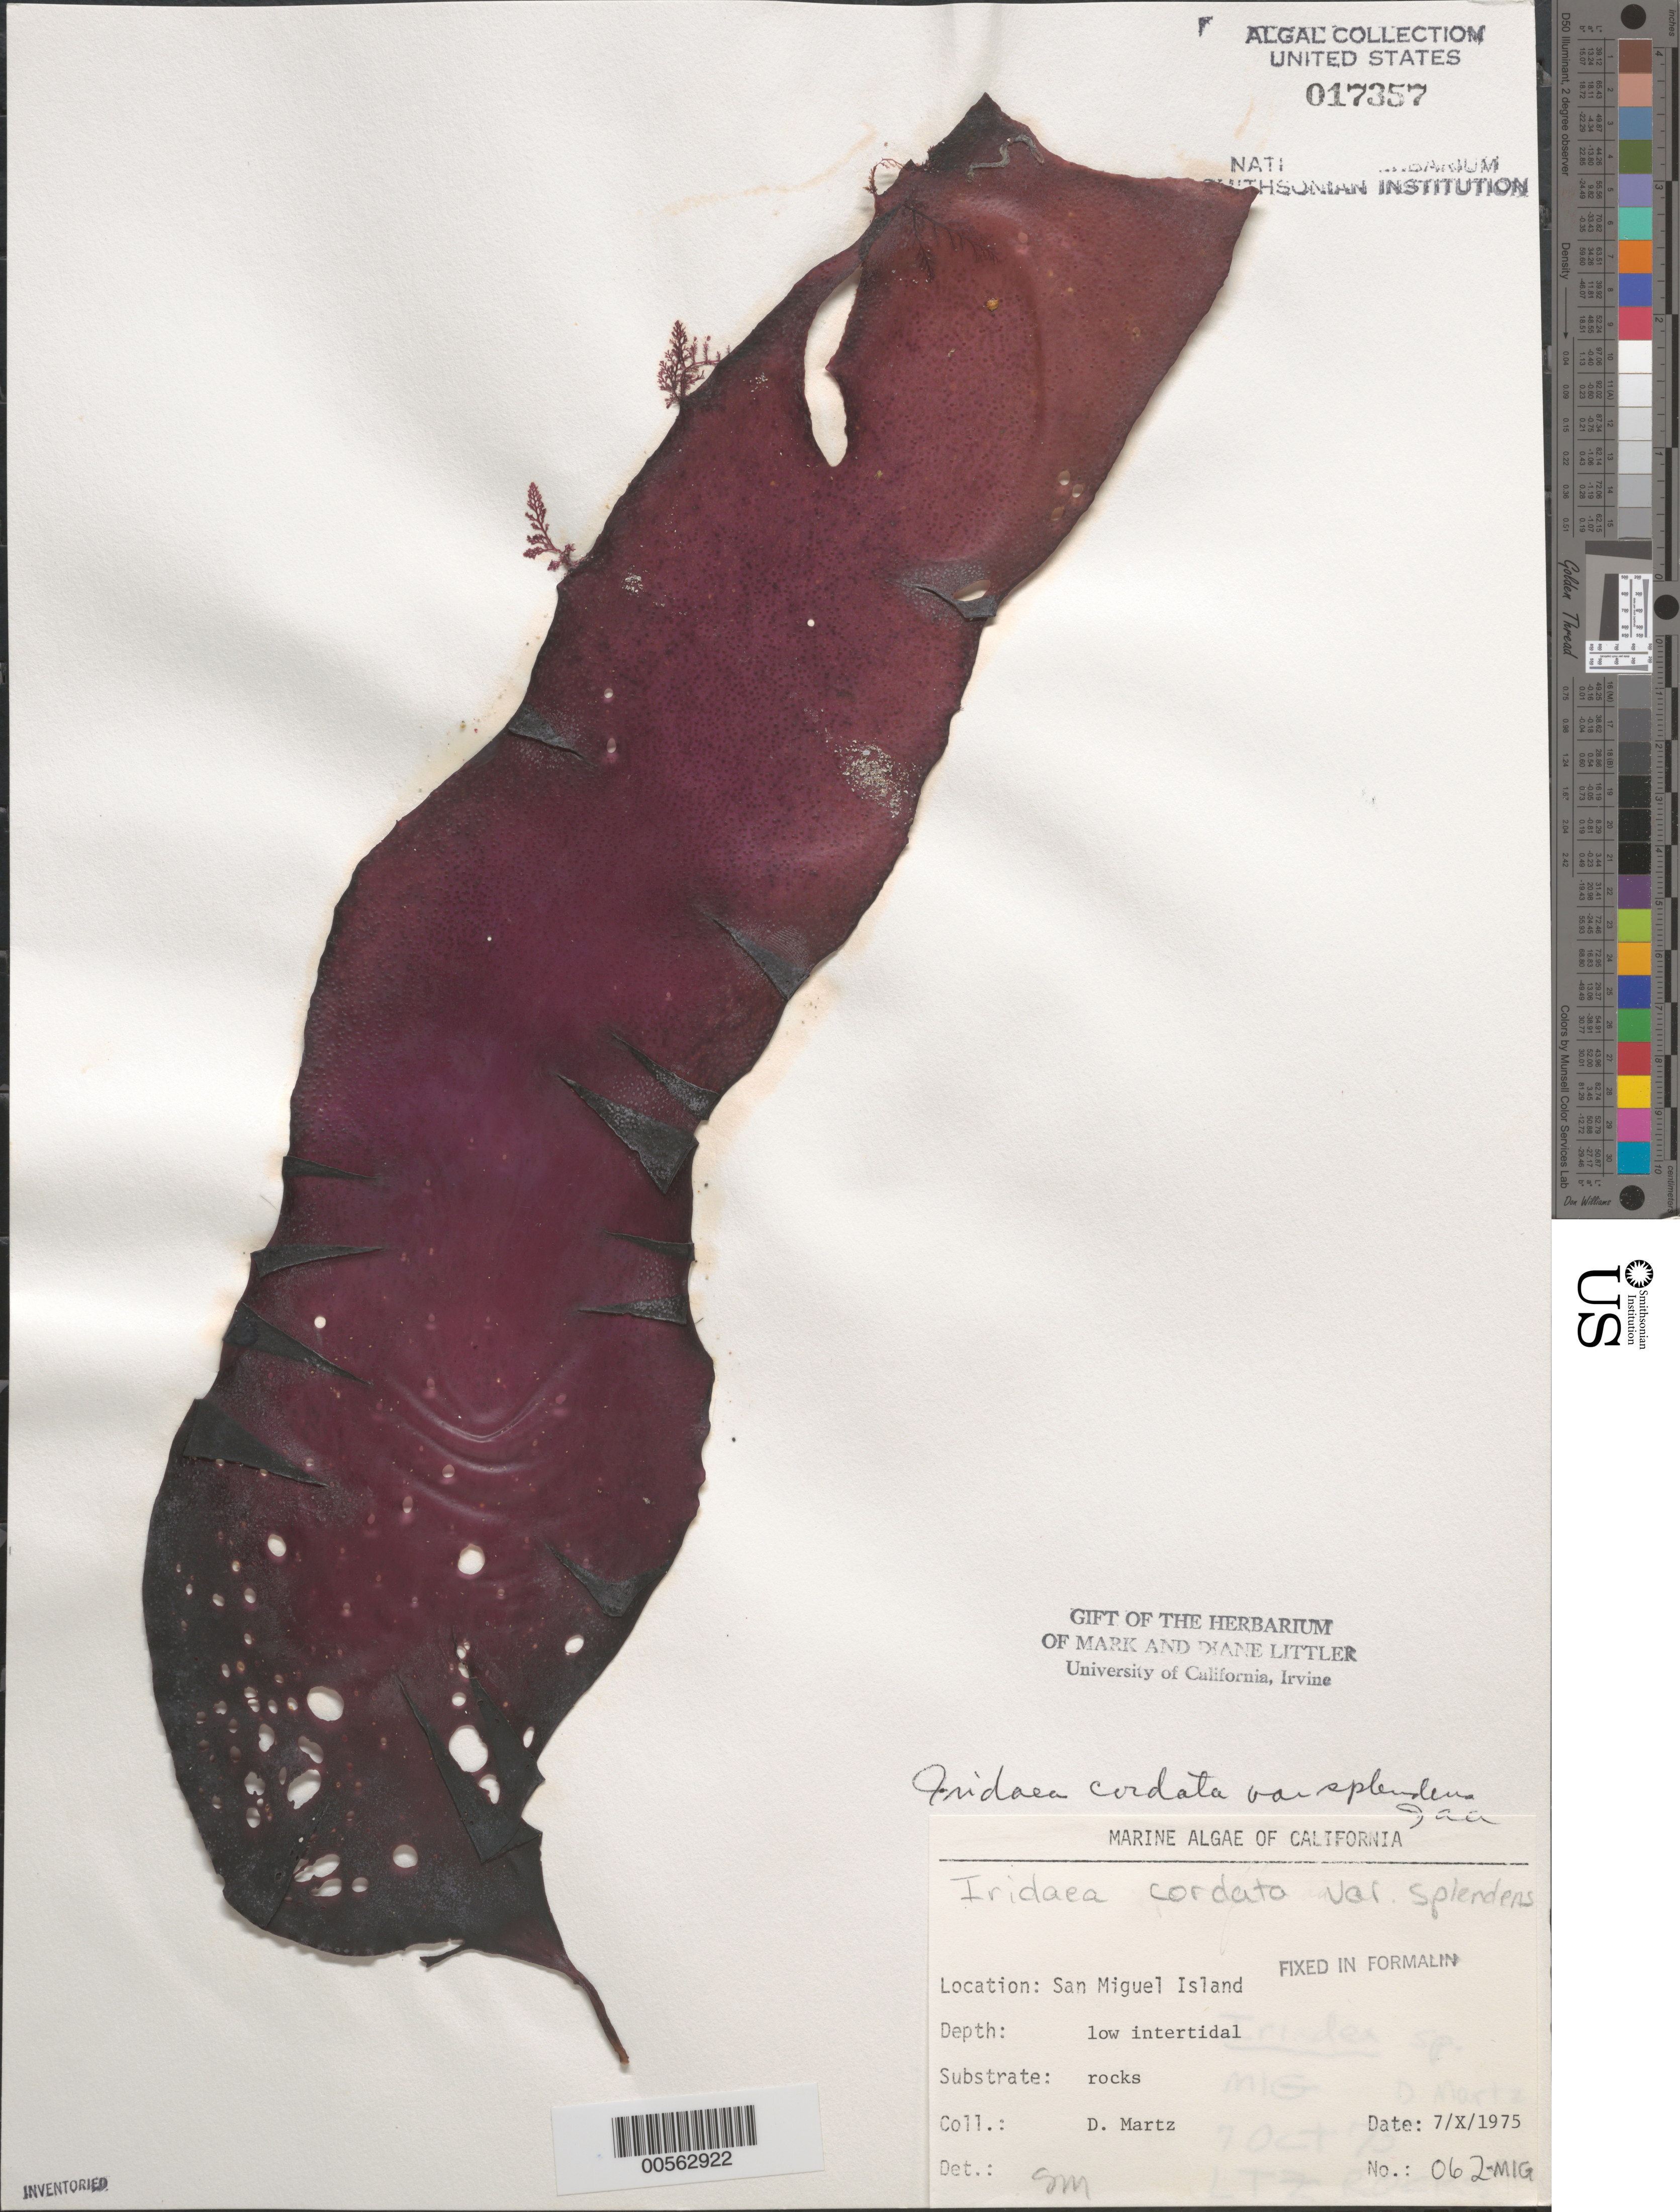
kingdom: Plantae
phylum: Rhodophyta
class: Florideophyceae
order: Gigartinales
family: Gigartinaceae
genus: Iridaea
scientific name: Iridaea cordata var. splendens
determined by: Abbott, Isabella A.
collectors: D. Martz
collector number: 062-mig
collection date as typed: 07 Oct 1975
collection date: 1975-10-07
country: United States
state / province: California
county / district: Santa Barbara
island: San Miguel Island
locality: Cuyler Harbor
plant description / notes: BLM-SOCALBIGHT Rocky Intertidal Survey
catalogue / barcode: US 17357